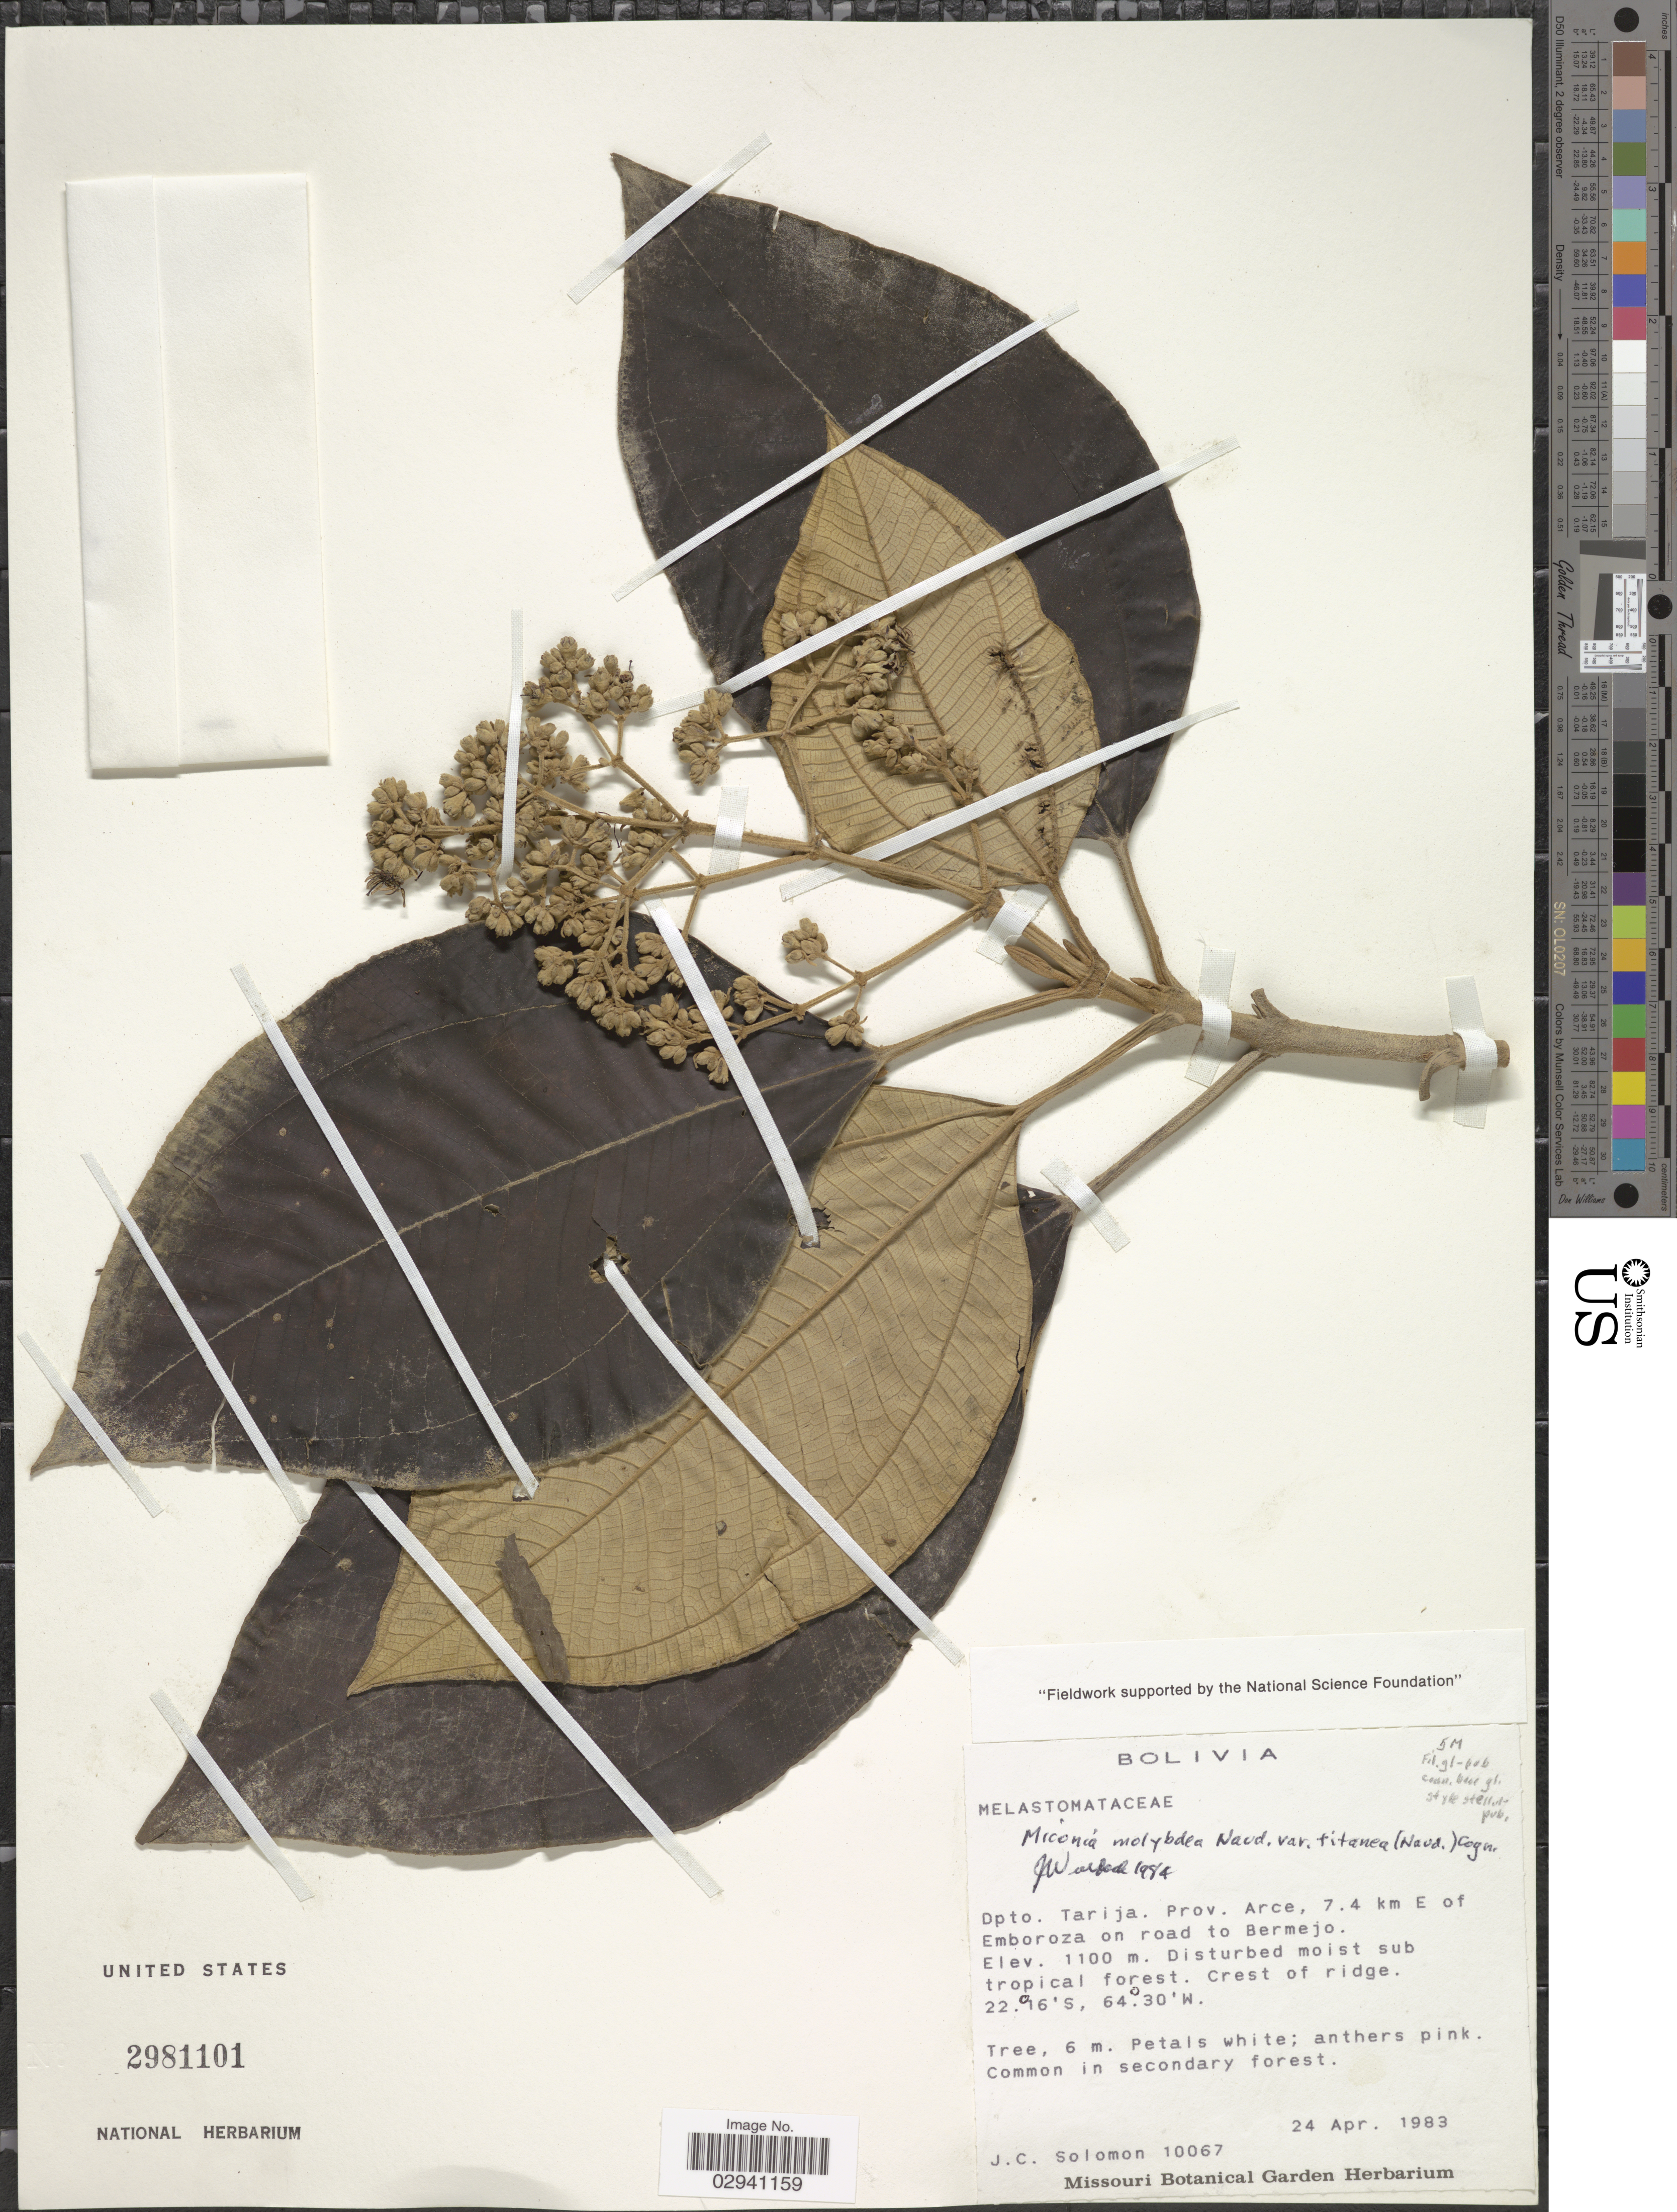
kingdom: Plantae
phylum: Tracheophyta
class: Magnoliopsida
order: Myrtales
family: Melastomataceae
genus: Miconia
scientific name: Miconia molybdea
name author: Naudin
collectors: J. C. Solomon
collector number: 10067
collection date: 1983-04-24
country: Bolivia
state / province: Tarija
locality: Dpto. Tarija. Prov. Arce, 7.4 km E of Emboroza on road to Bermejo.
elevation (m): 1100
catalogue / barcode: US 2981101